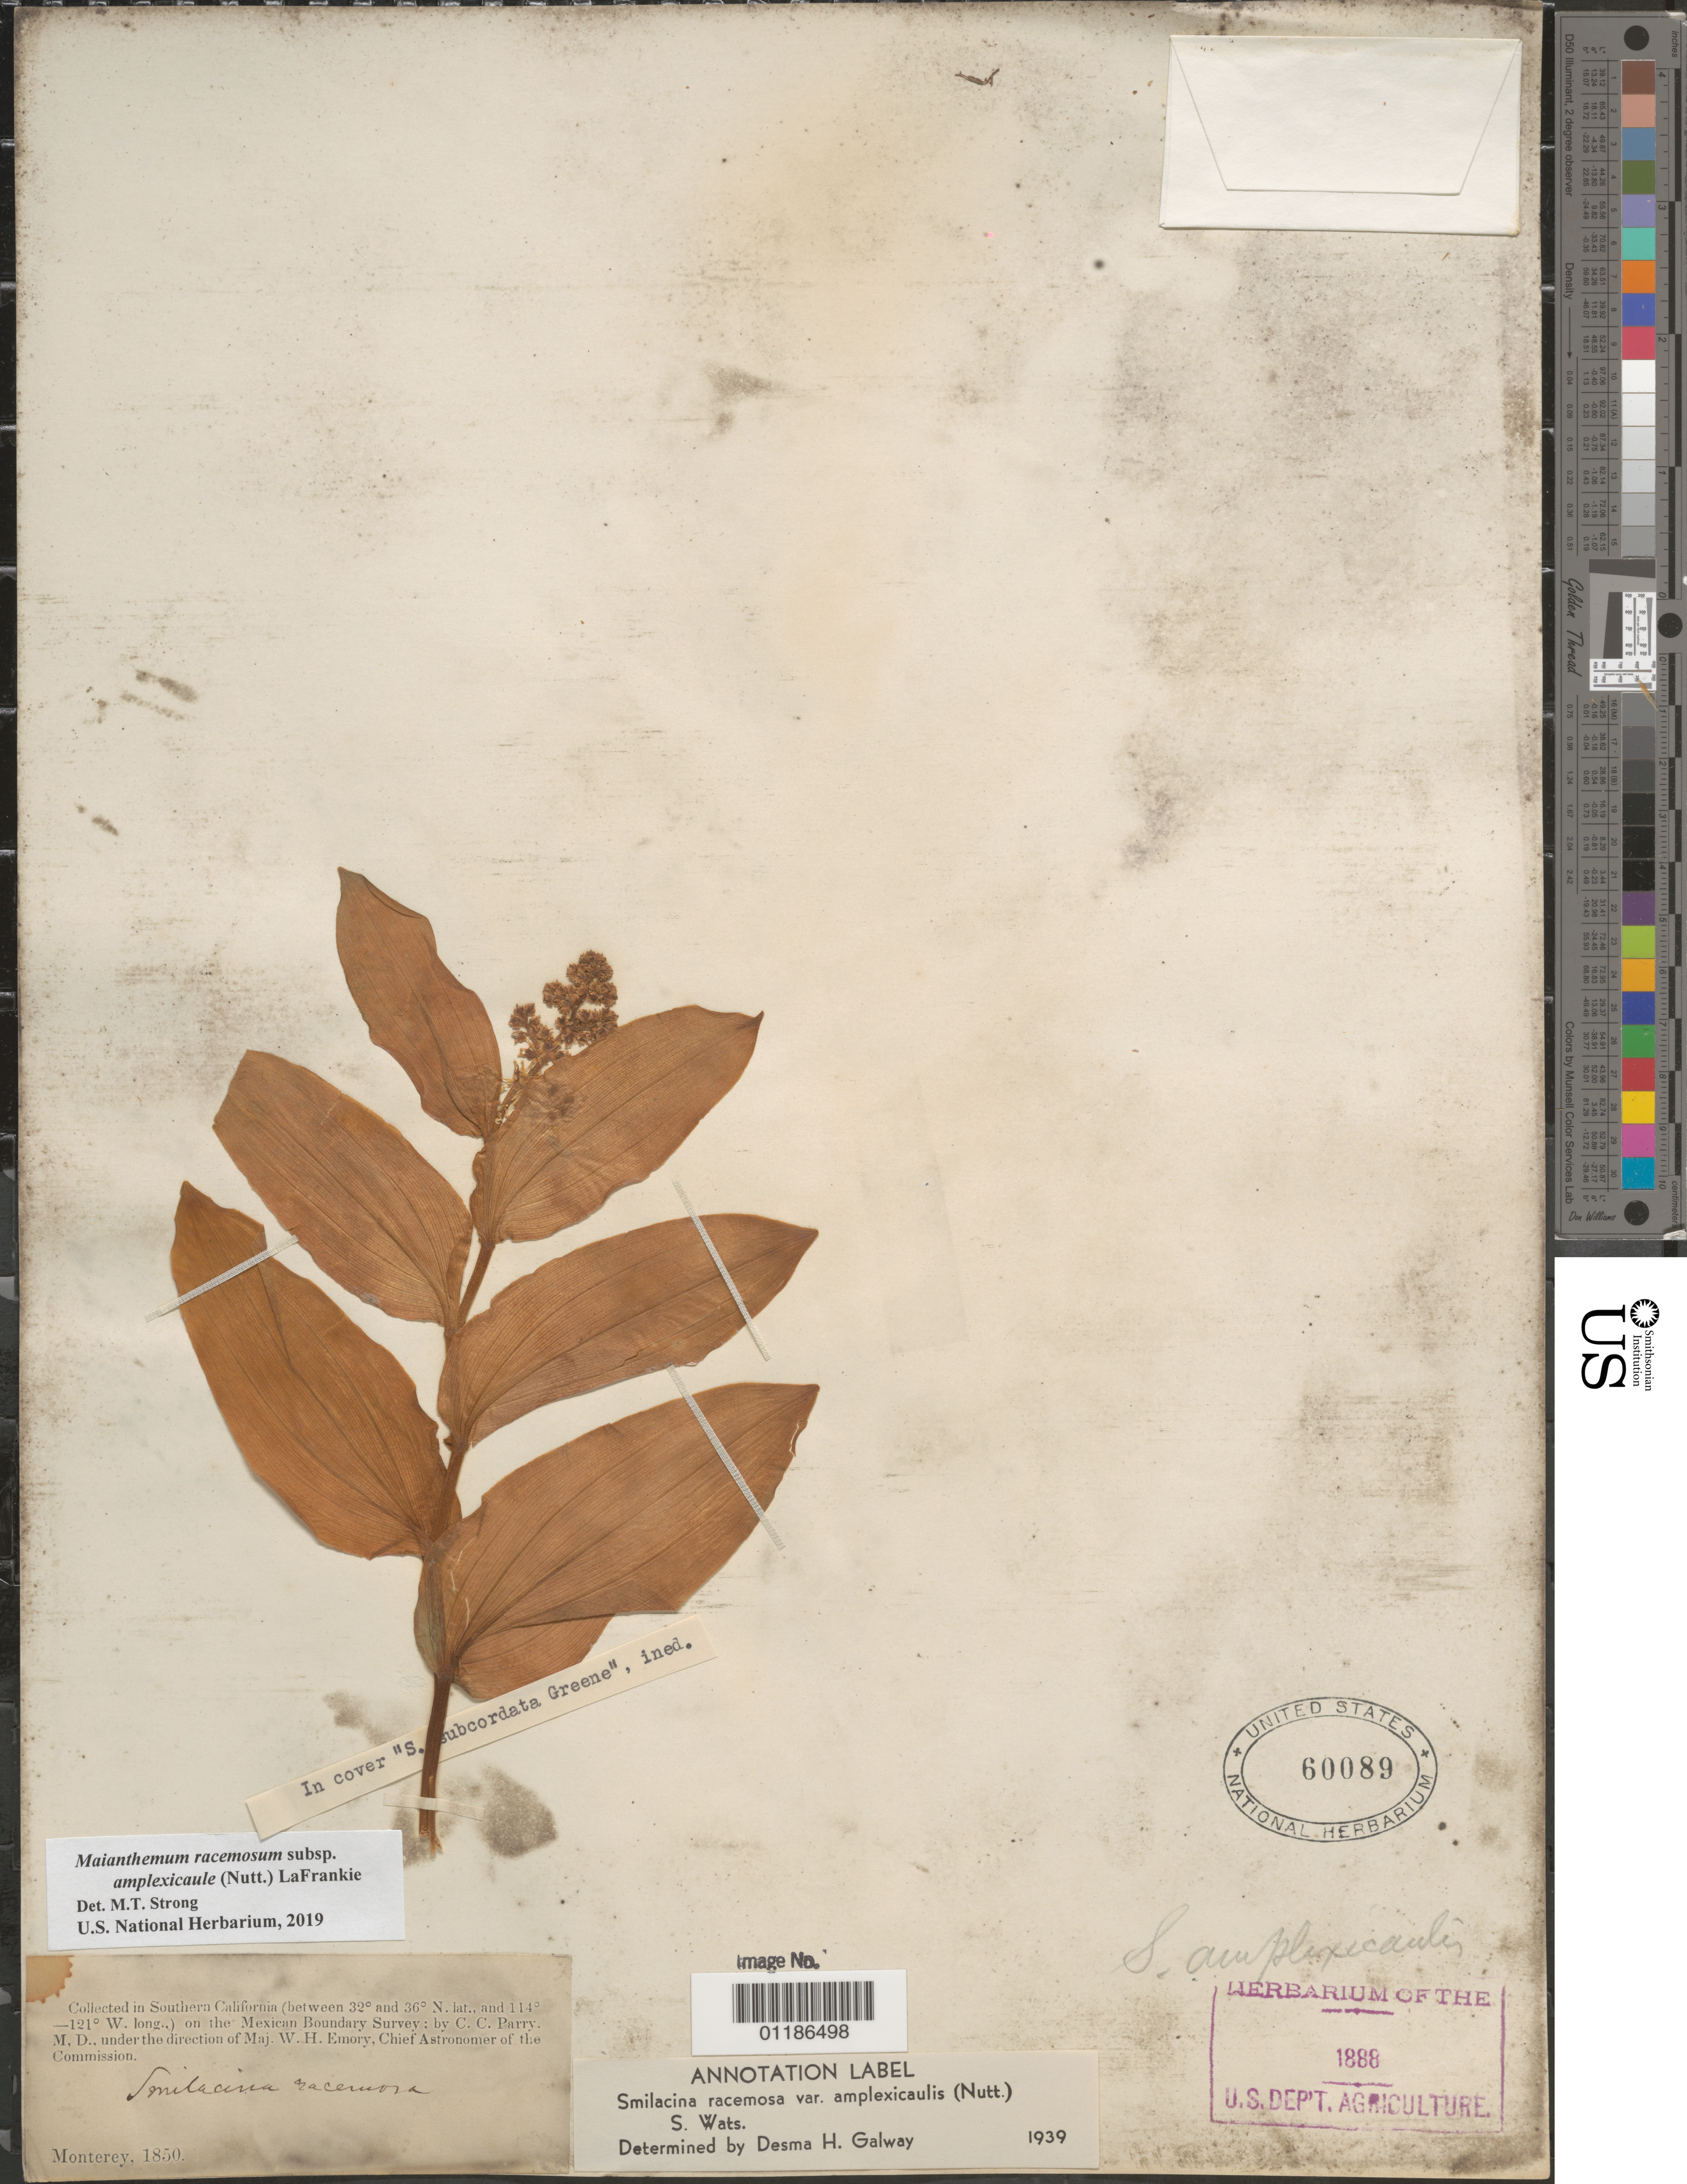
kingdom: Plantae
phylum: Tracheophyta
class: Liliopsida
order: Asparagales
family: Asparagaceae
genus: Maianthemum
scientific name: Maianthemum racemosum subsp. amplexicaule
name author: (Nutt.) LaFrankie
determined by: Strong, M. T., (US), Smithsonian Institution - National Museum of Natural History (UNITED STATES)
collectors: C. C. Parry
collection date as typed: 1850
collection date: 1850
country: United States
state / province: California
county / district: Monterey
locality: Monterey.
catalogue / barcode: US 60089